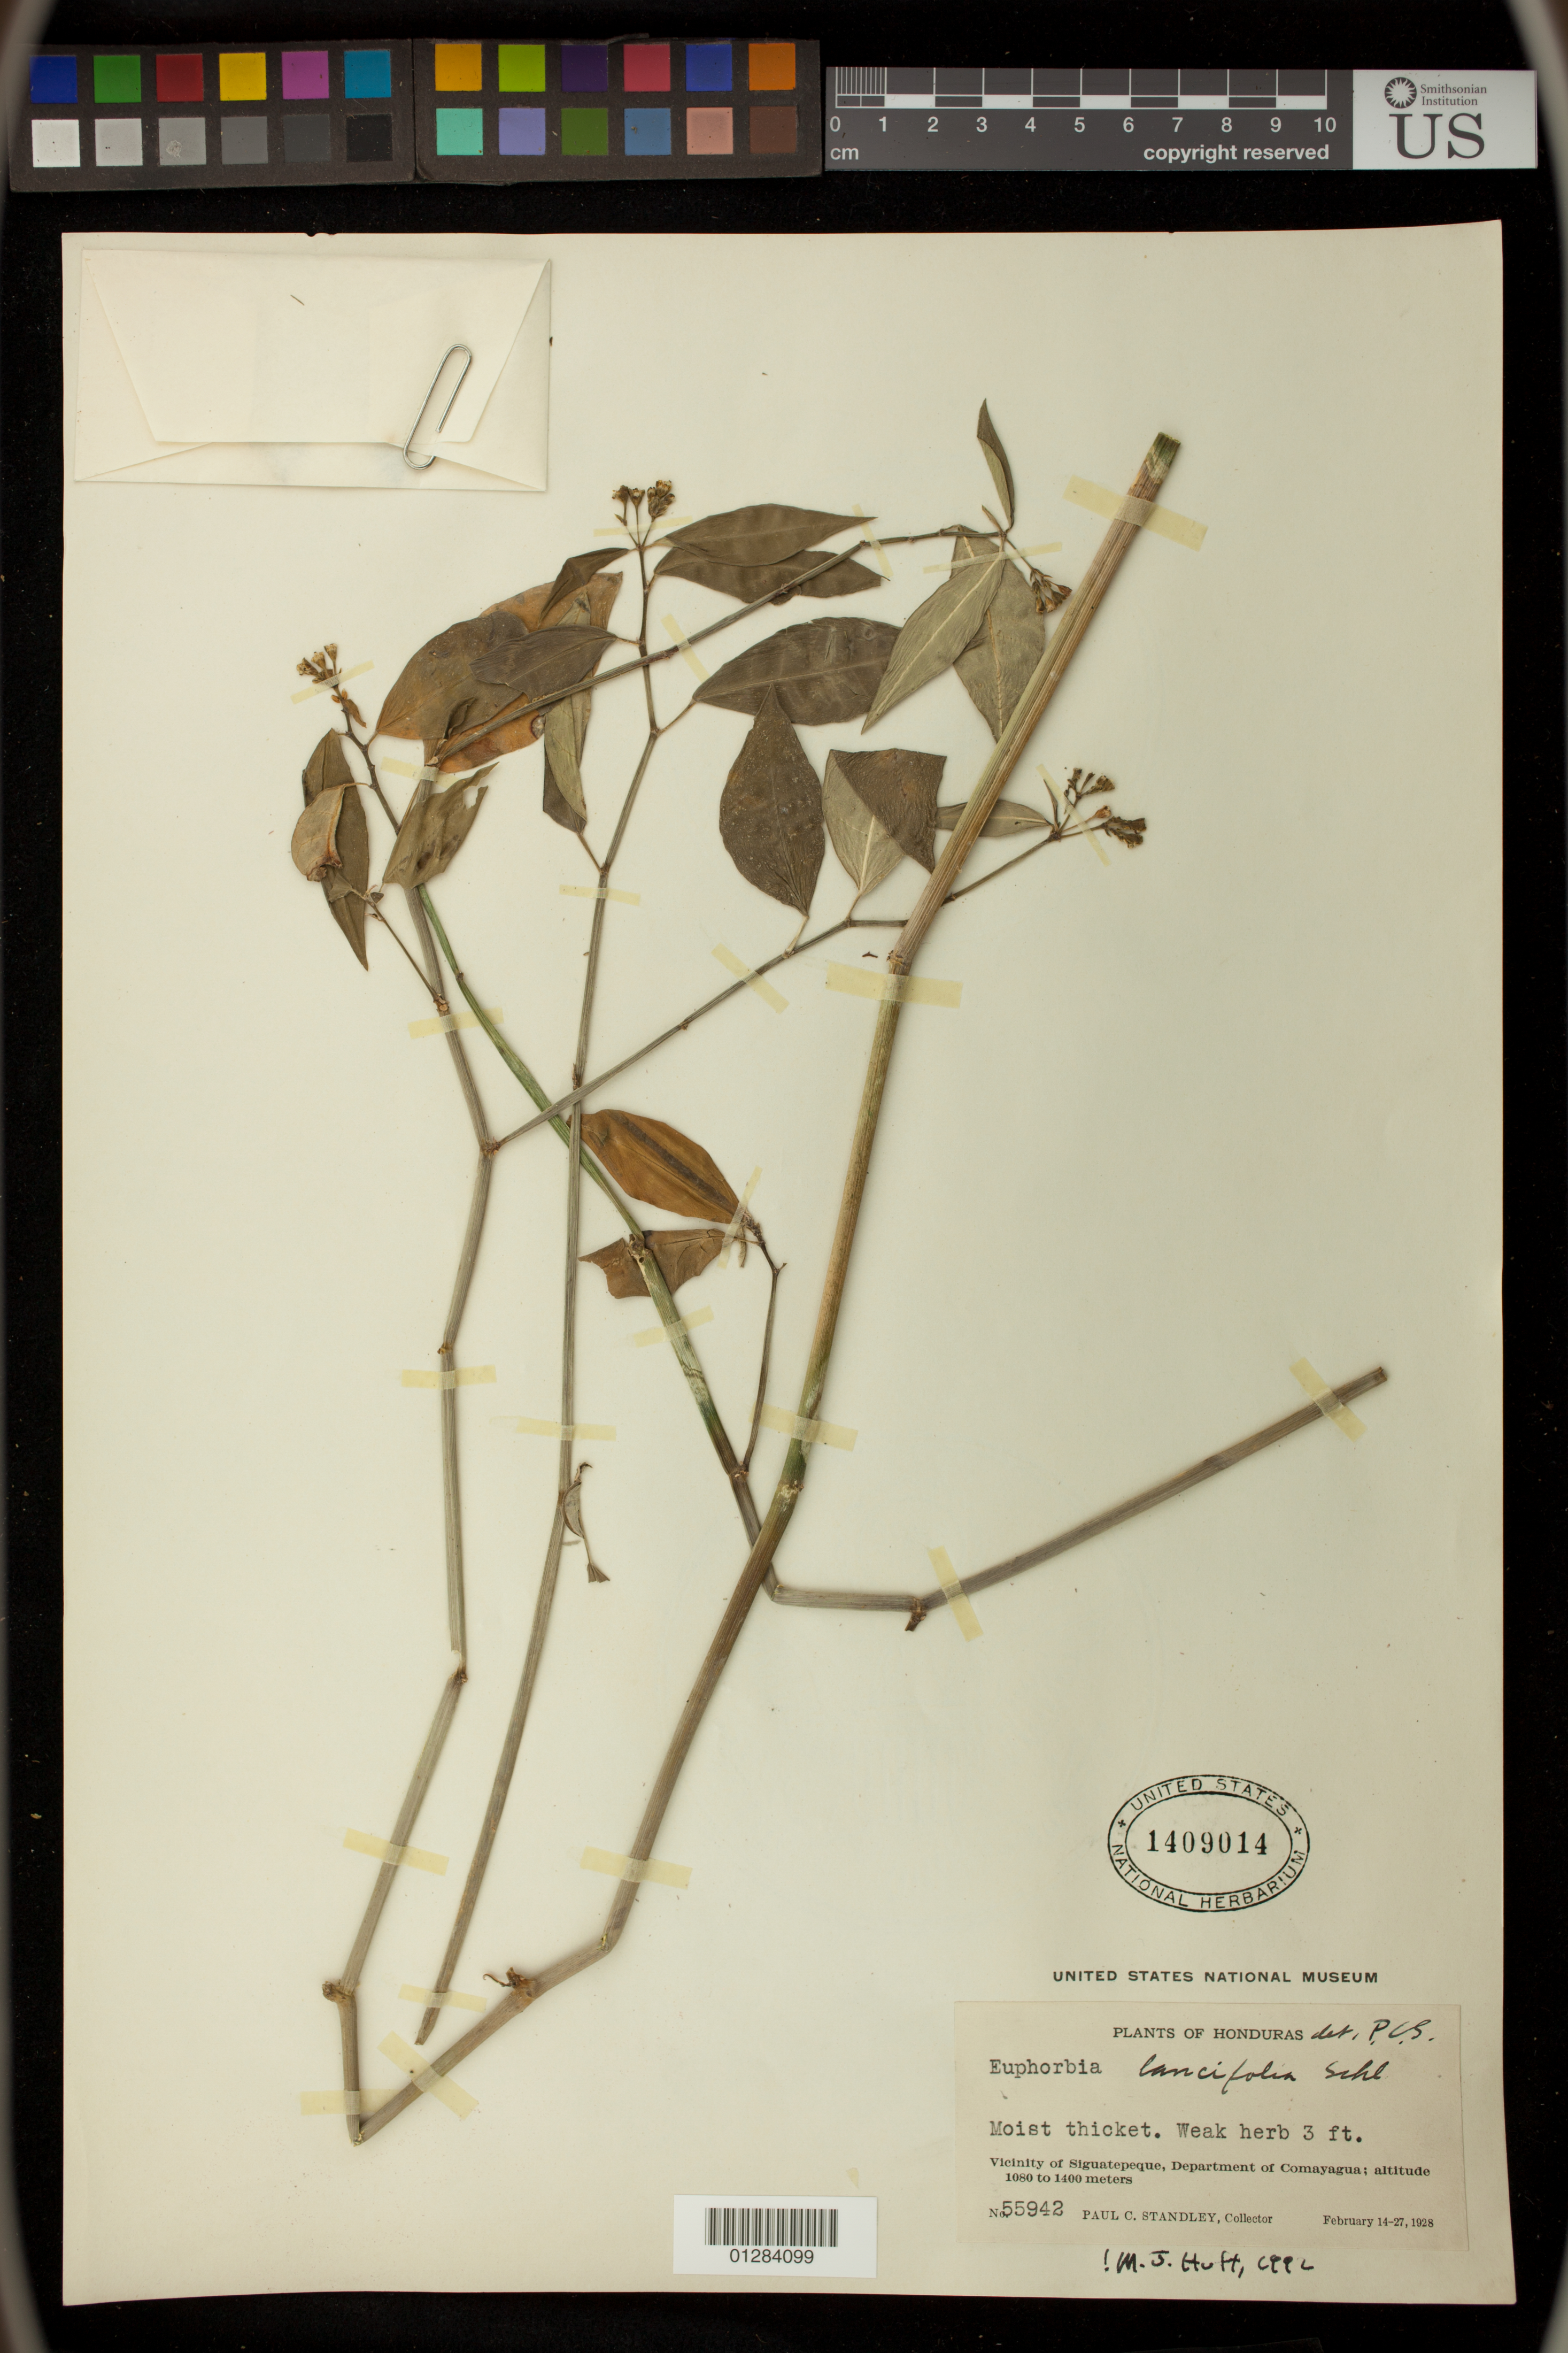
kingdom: Plantae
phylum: Tracheophyta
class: Magnoliopsida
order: Malpighiales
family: Euphorbiaceae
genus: Euphorbia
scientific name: Euphorbia lancifolia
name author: Schltdl.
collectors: P. C. Standley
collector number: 55942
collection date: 1928-02-14/1928-02-27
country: Honduras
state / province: Comayagua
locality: Vicinity of Siguatepeque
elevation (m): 329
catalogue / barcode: US 1409014